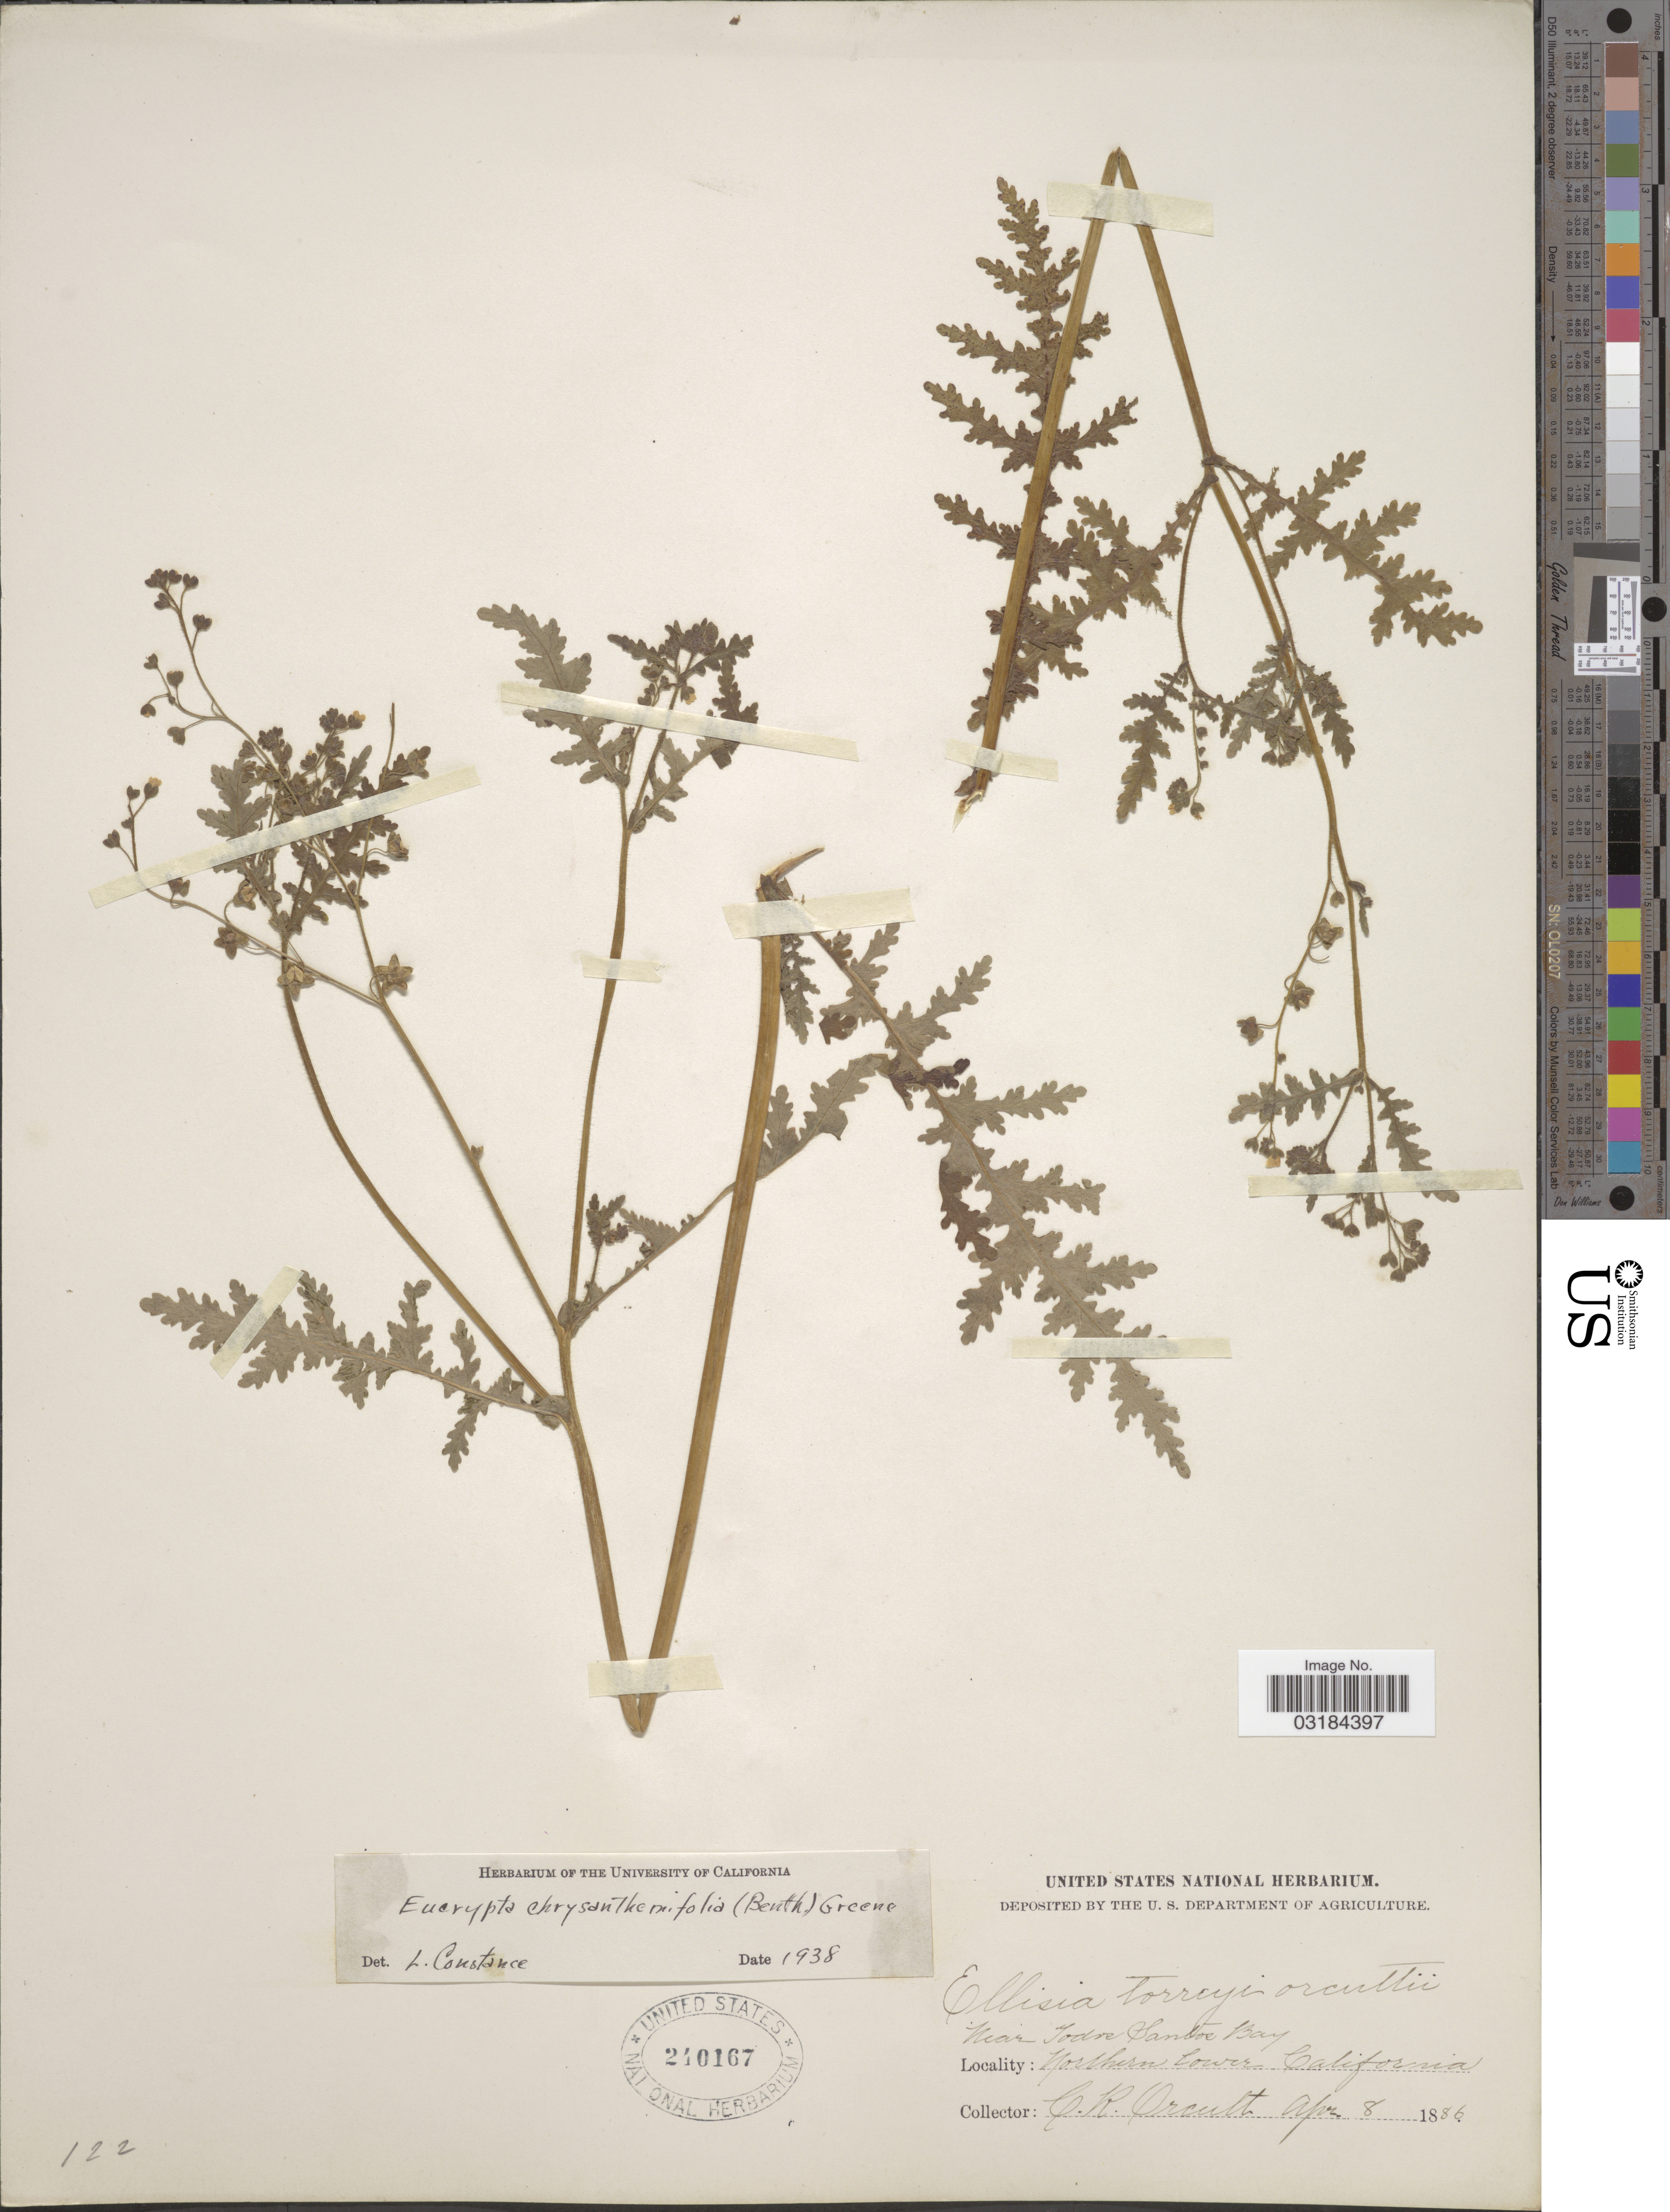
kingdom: Plantae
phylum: Tracheophyta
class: Magnoliopsida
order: Boraginales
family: Hydrophyllaceae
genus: Eucrypta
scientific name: Eucrypta chrysanthemifolia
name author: (Benth.) Greene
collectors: C. R. Orcutt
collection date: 1886-04-08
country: Mexico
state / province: Baja California Norte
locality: Near Todos Santos Bay. Northern Lower California.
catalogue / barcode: US 240167